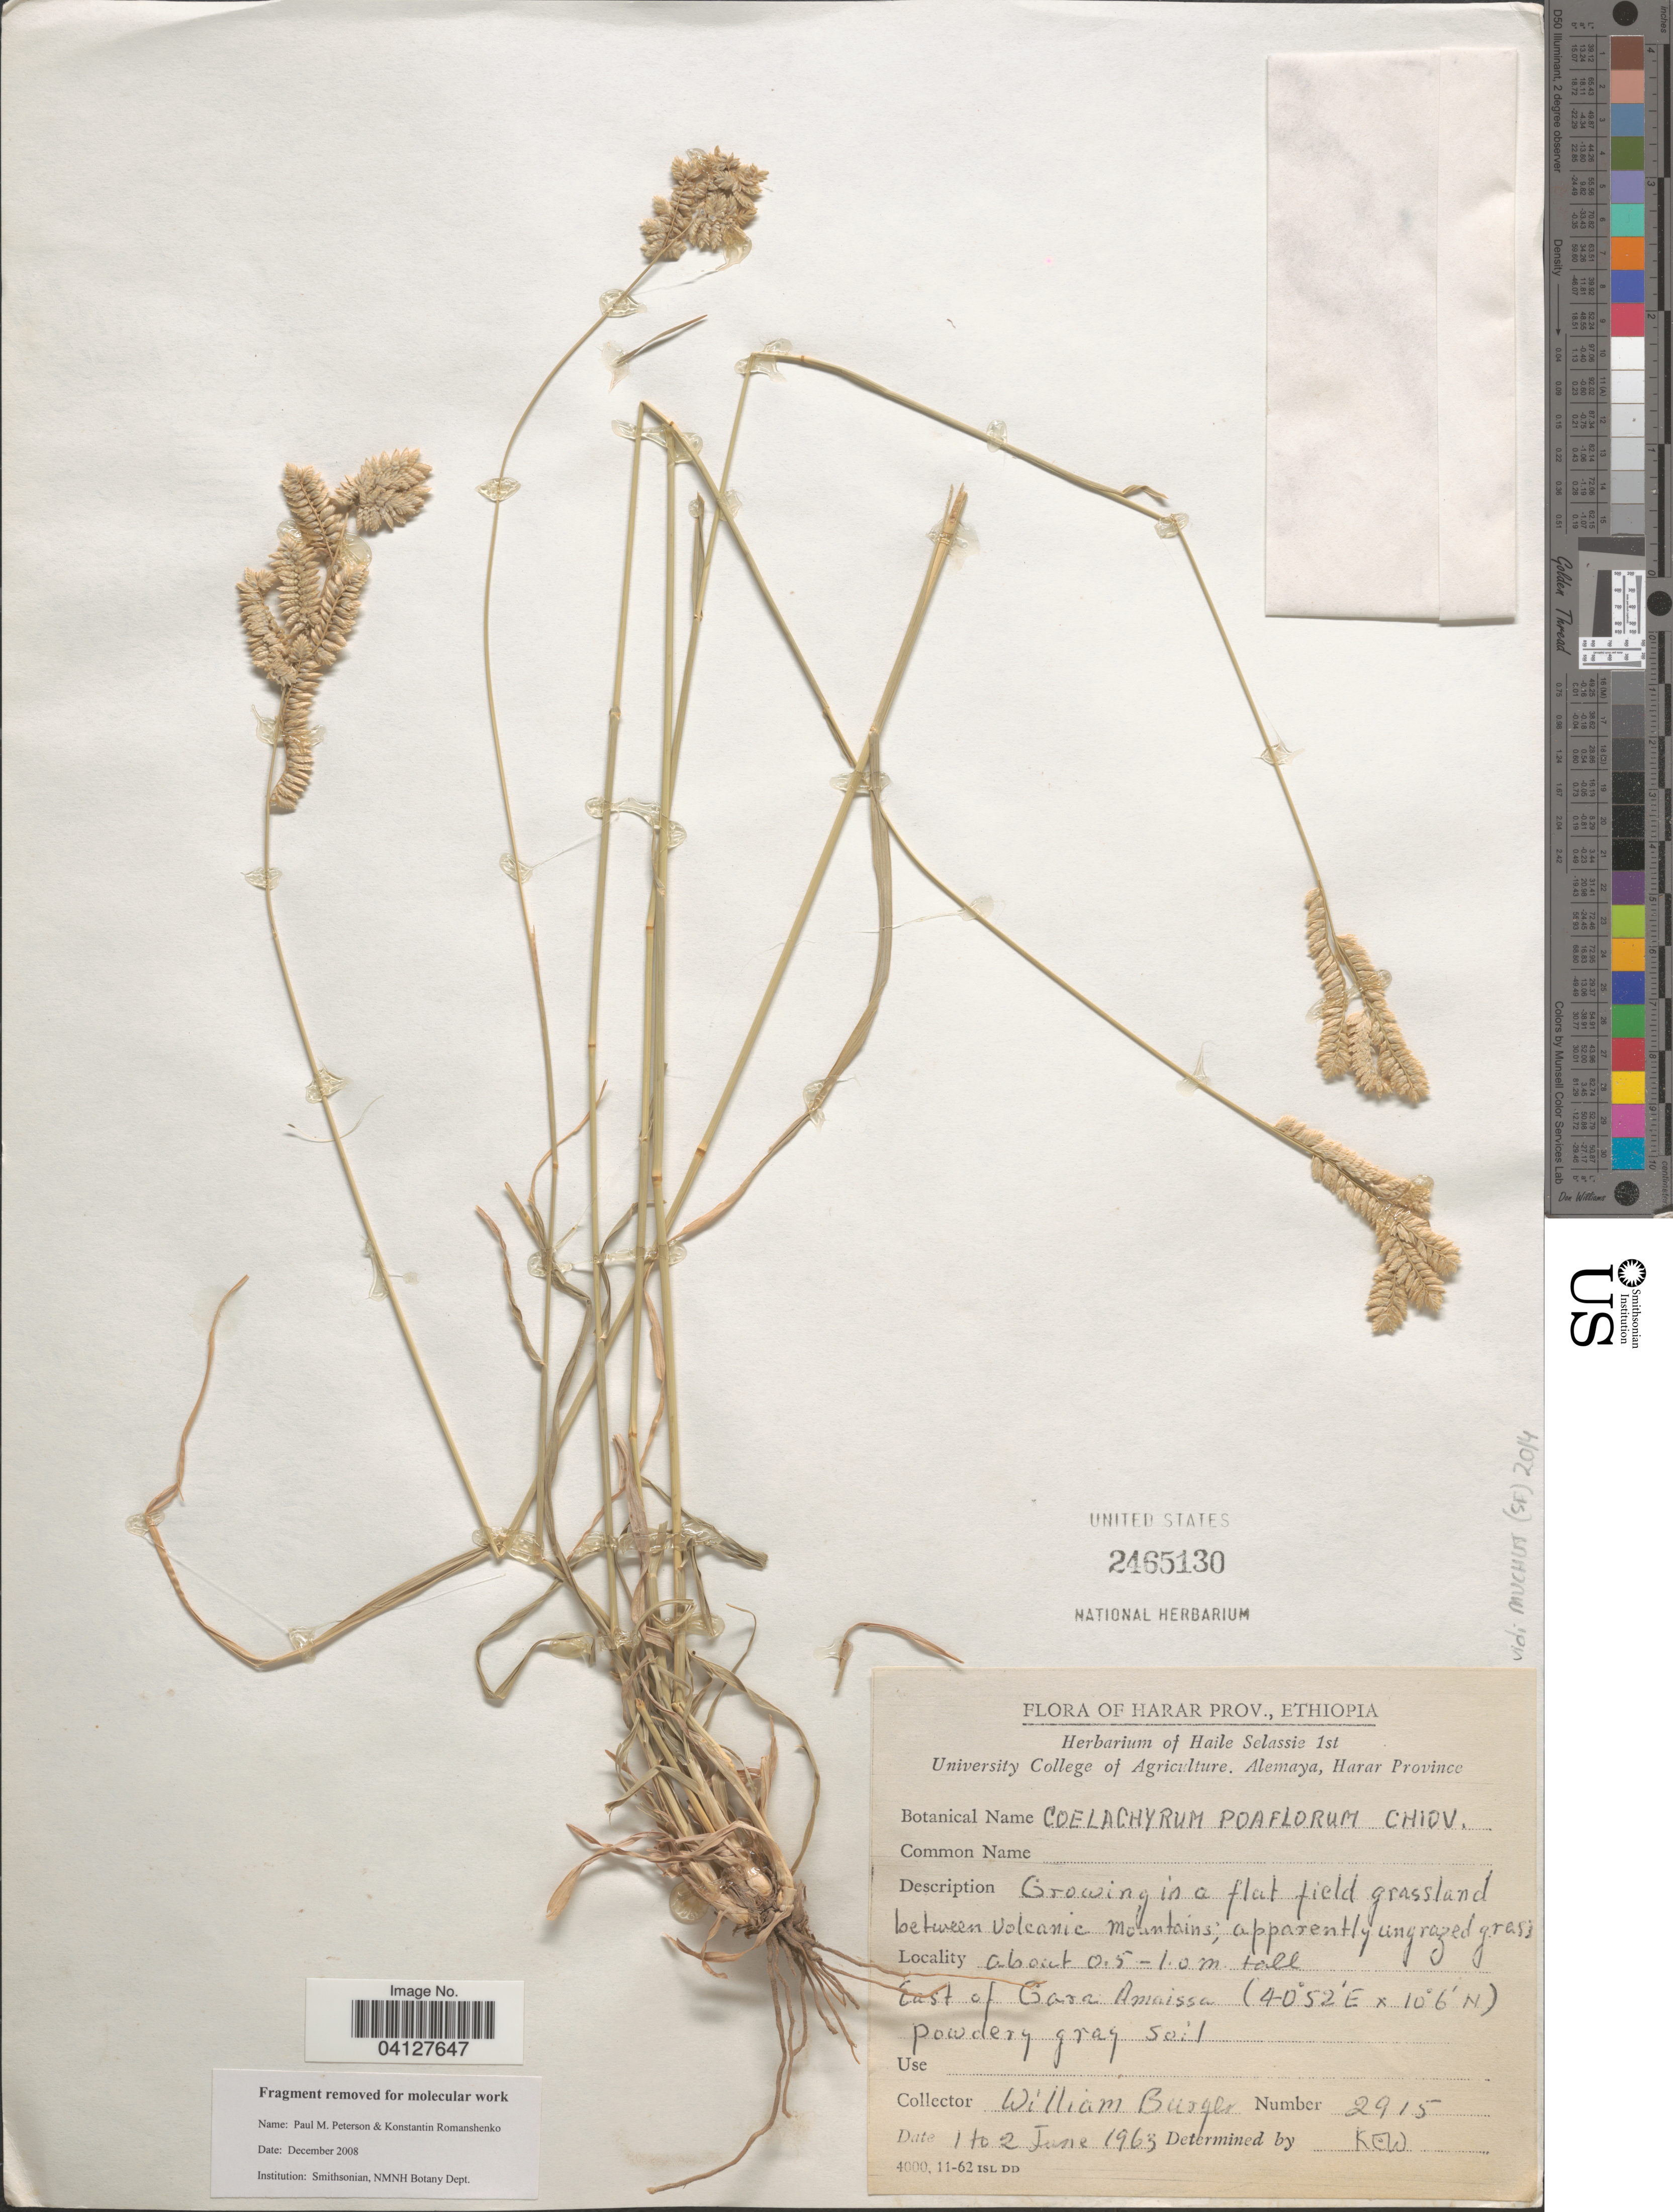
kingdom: Plantae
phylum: Tracheophyta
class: Liliopsida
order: Poales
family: Poaceae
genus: Coelachyrum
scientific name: Coelachyrum poiflorum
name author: Chiov.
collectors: W. Burger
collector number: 2915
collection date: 1963-06-01/1963-06-02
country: Ethiopia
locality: Harar Prov. East of Gara Amaissa.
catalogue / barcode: US 2465130